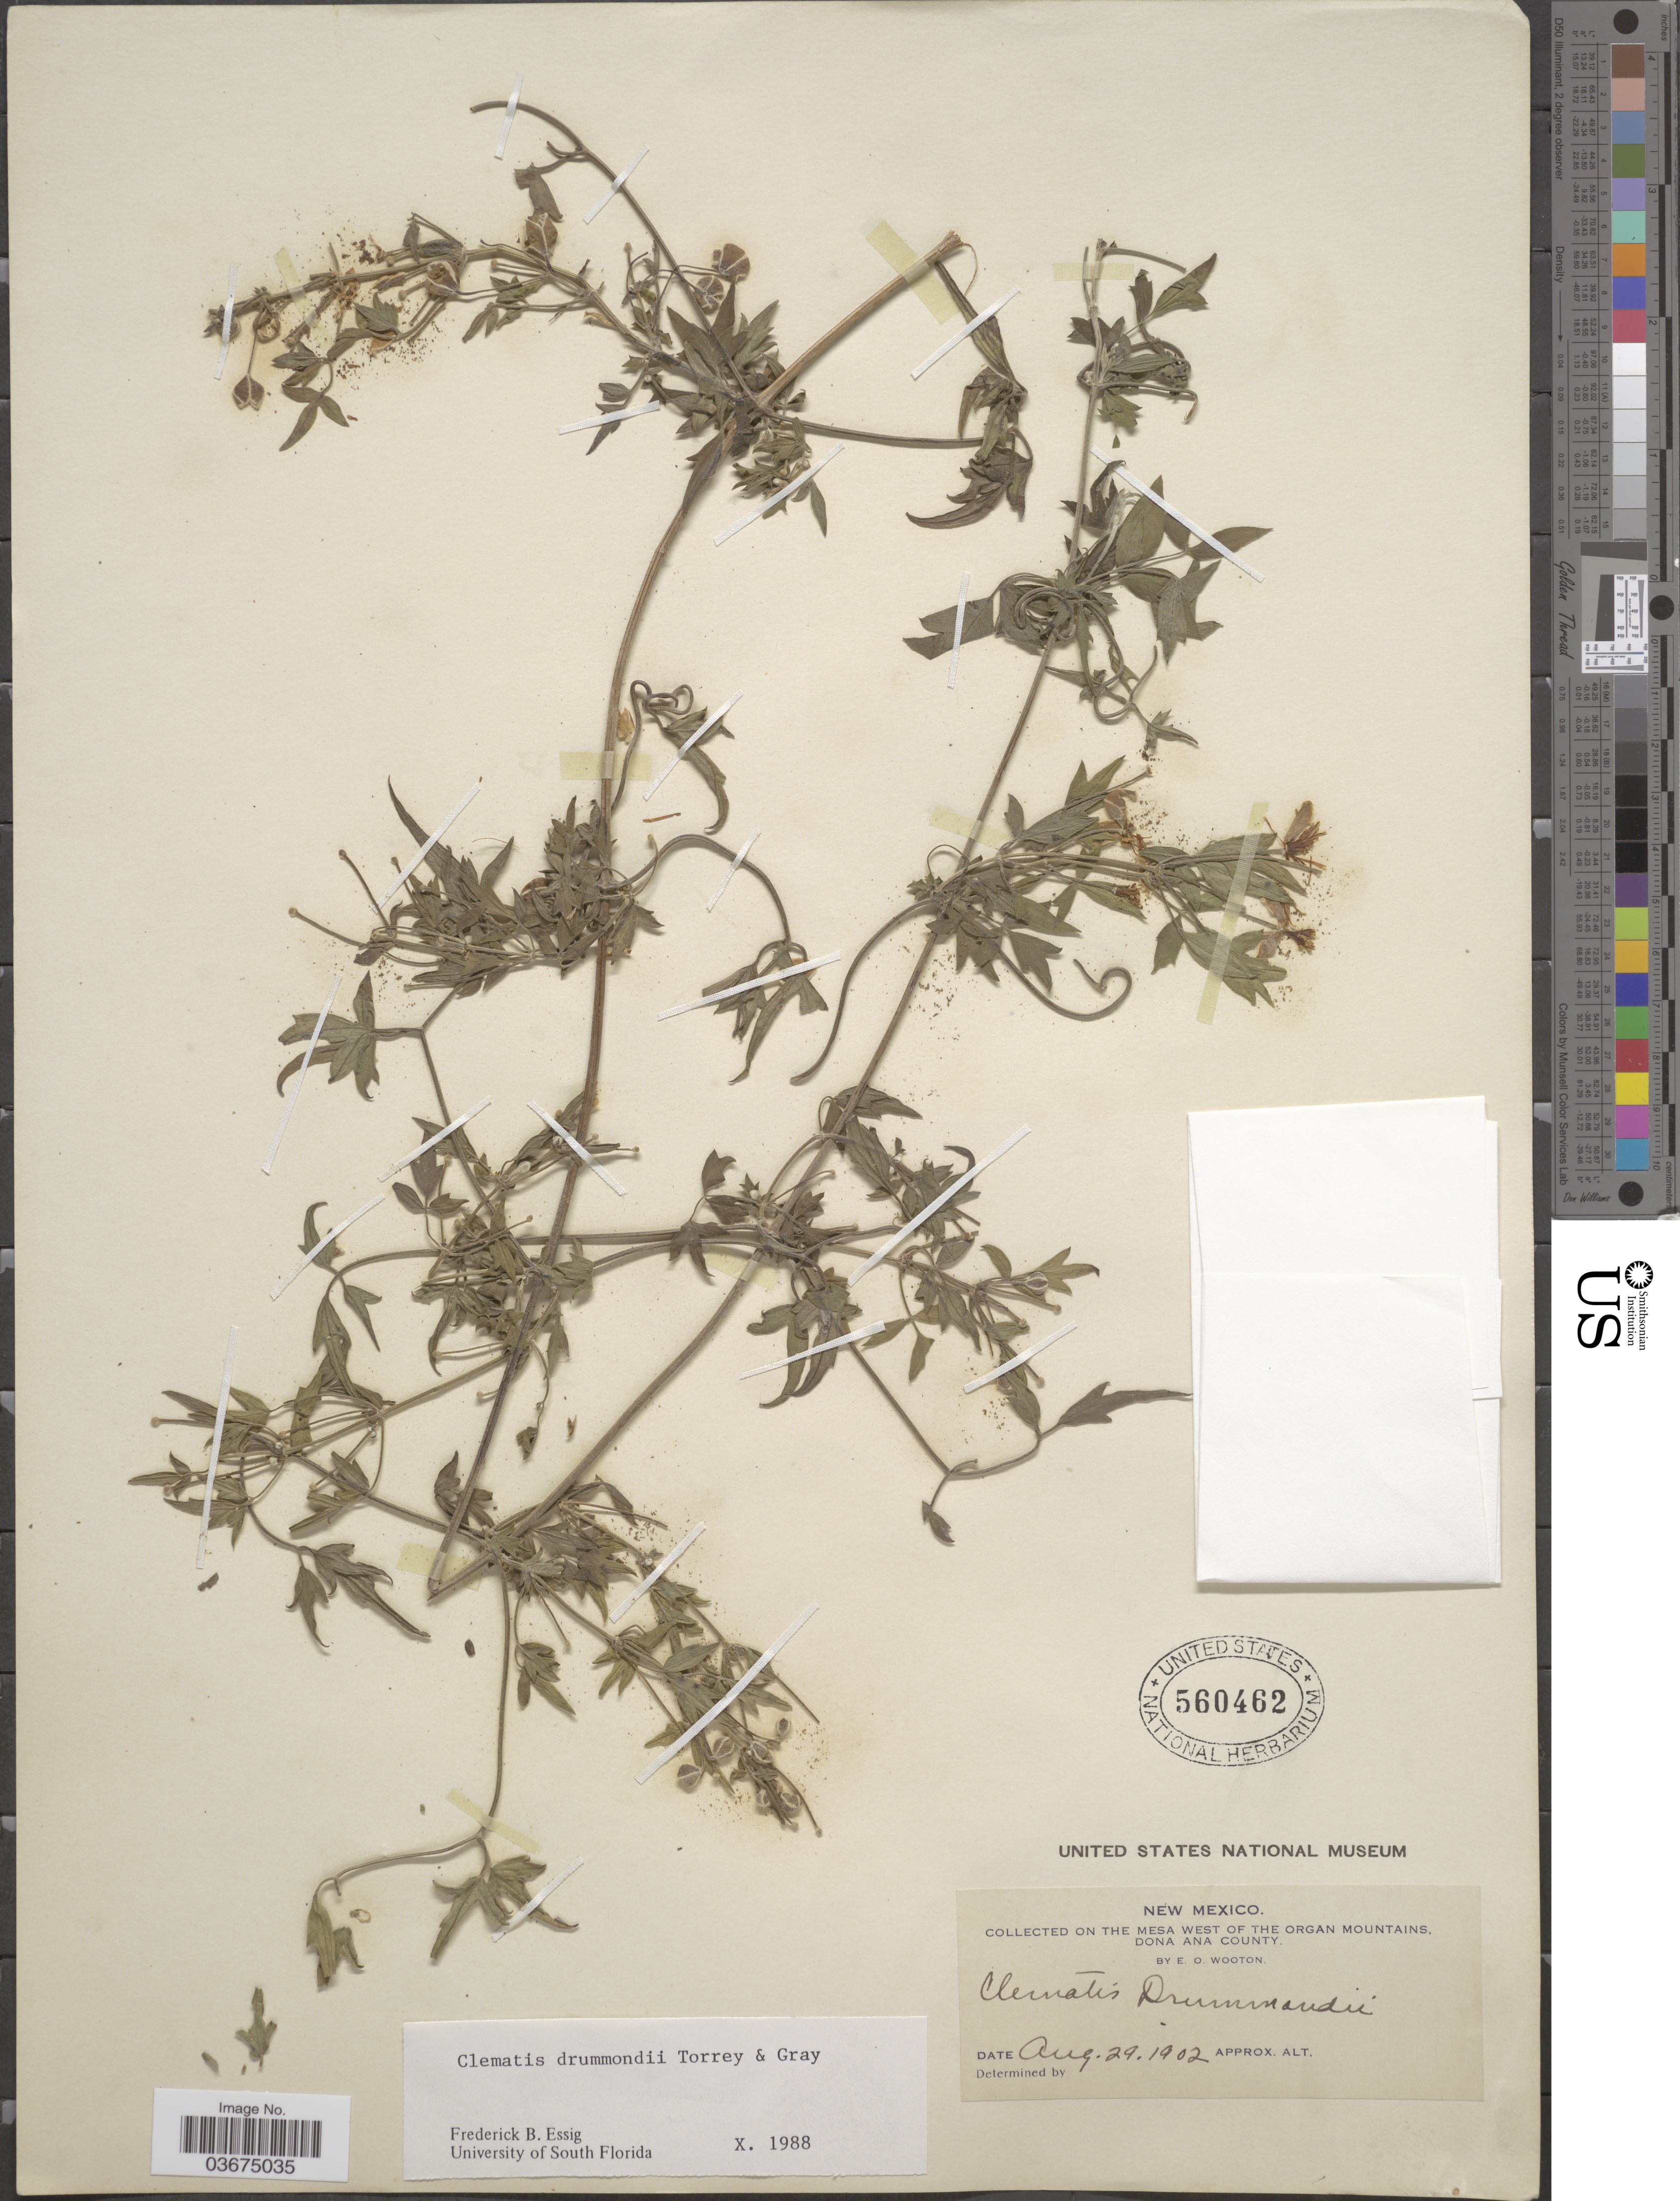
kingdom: Plantae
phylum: Tracheophyta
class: Magnoliopsida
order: Ranunculales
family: Ranunculaceae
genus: Clematis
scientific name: Clematis drummondii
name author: Torr. & A. Gray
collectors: E. O. Wooton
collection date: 1902-08-29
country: United States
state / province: New Mexico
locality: On the mesa west of the Organ Mountains, Dona Ana County.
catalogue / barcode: US 560462